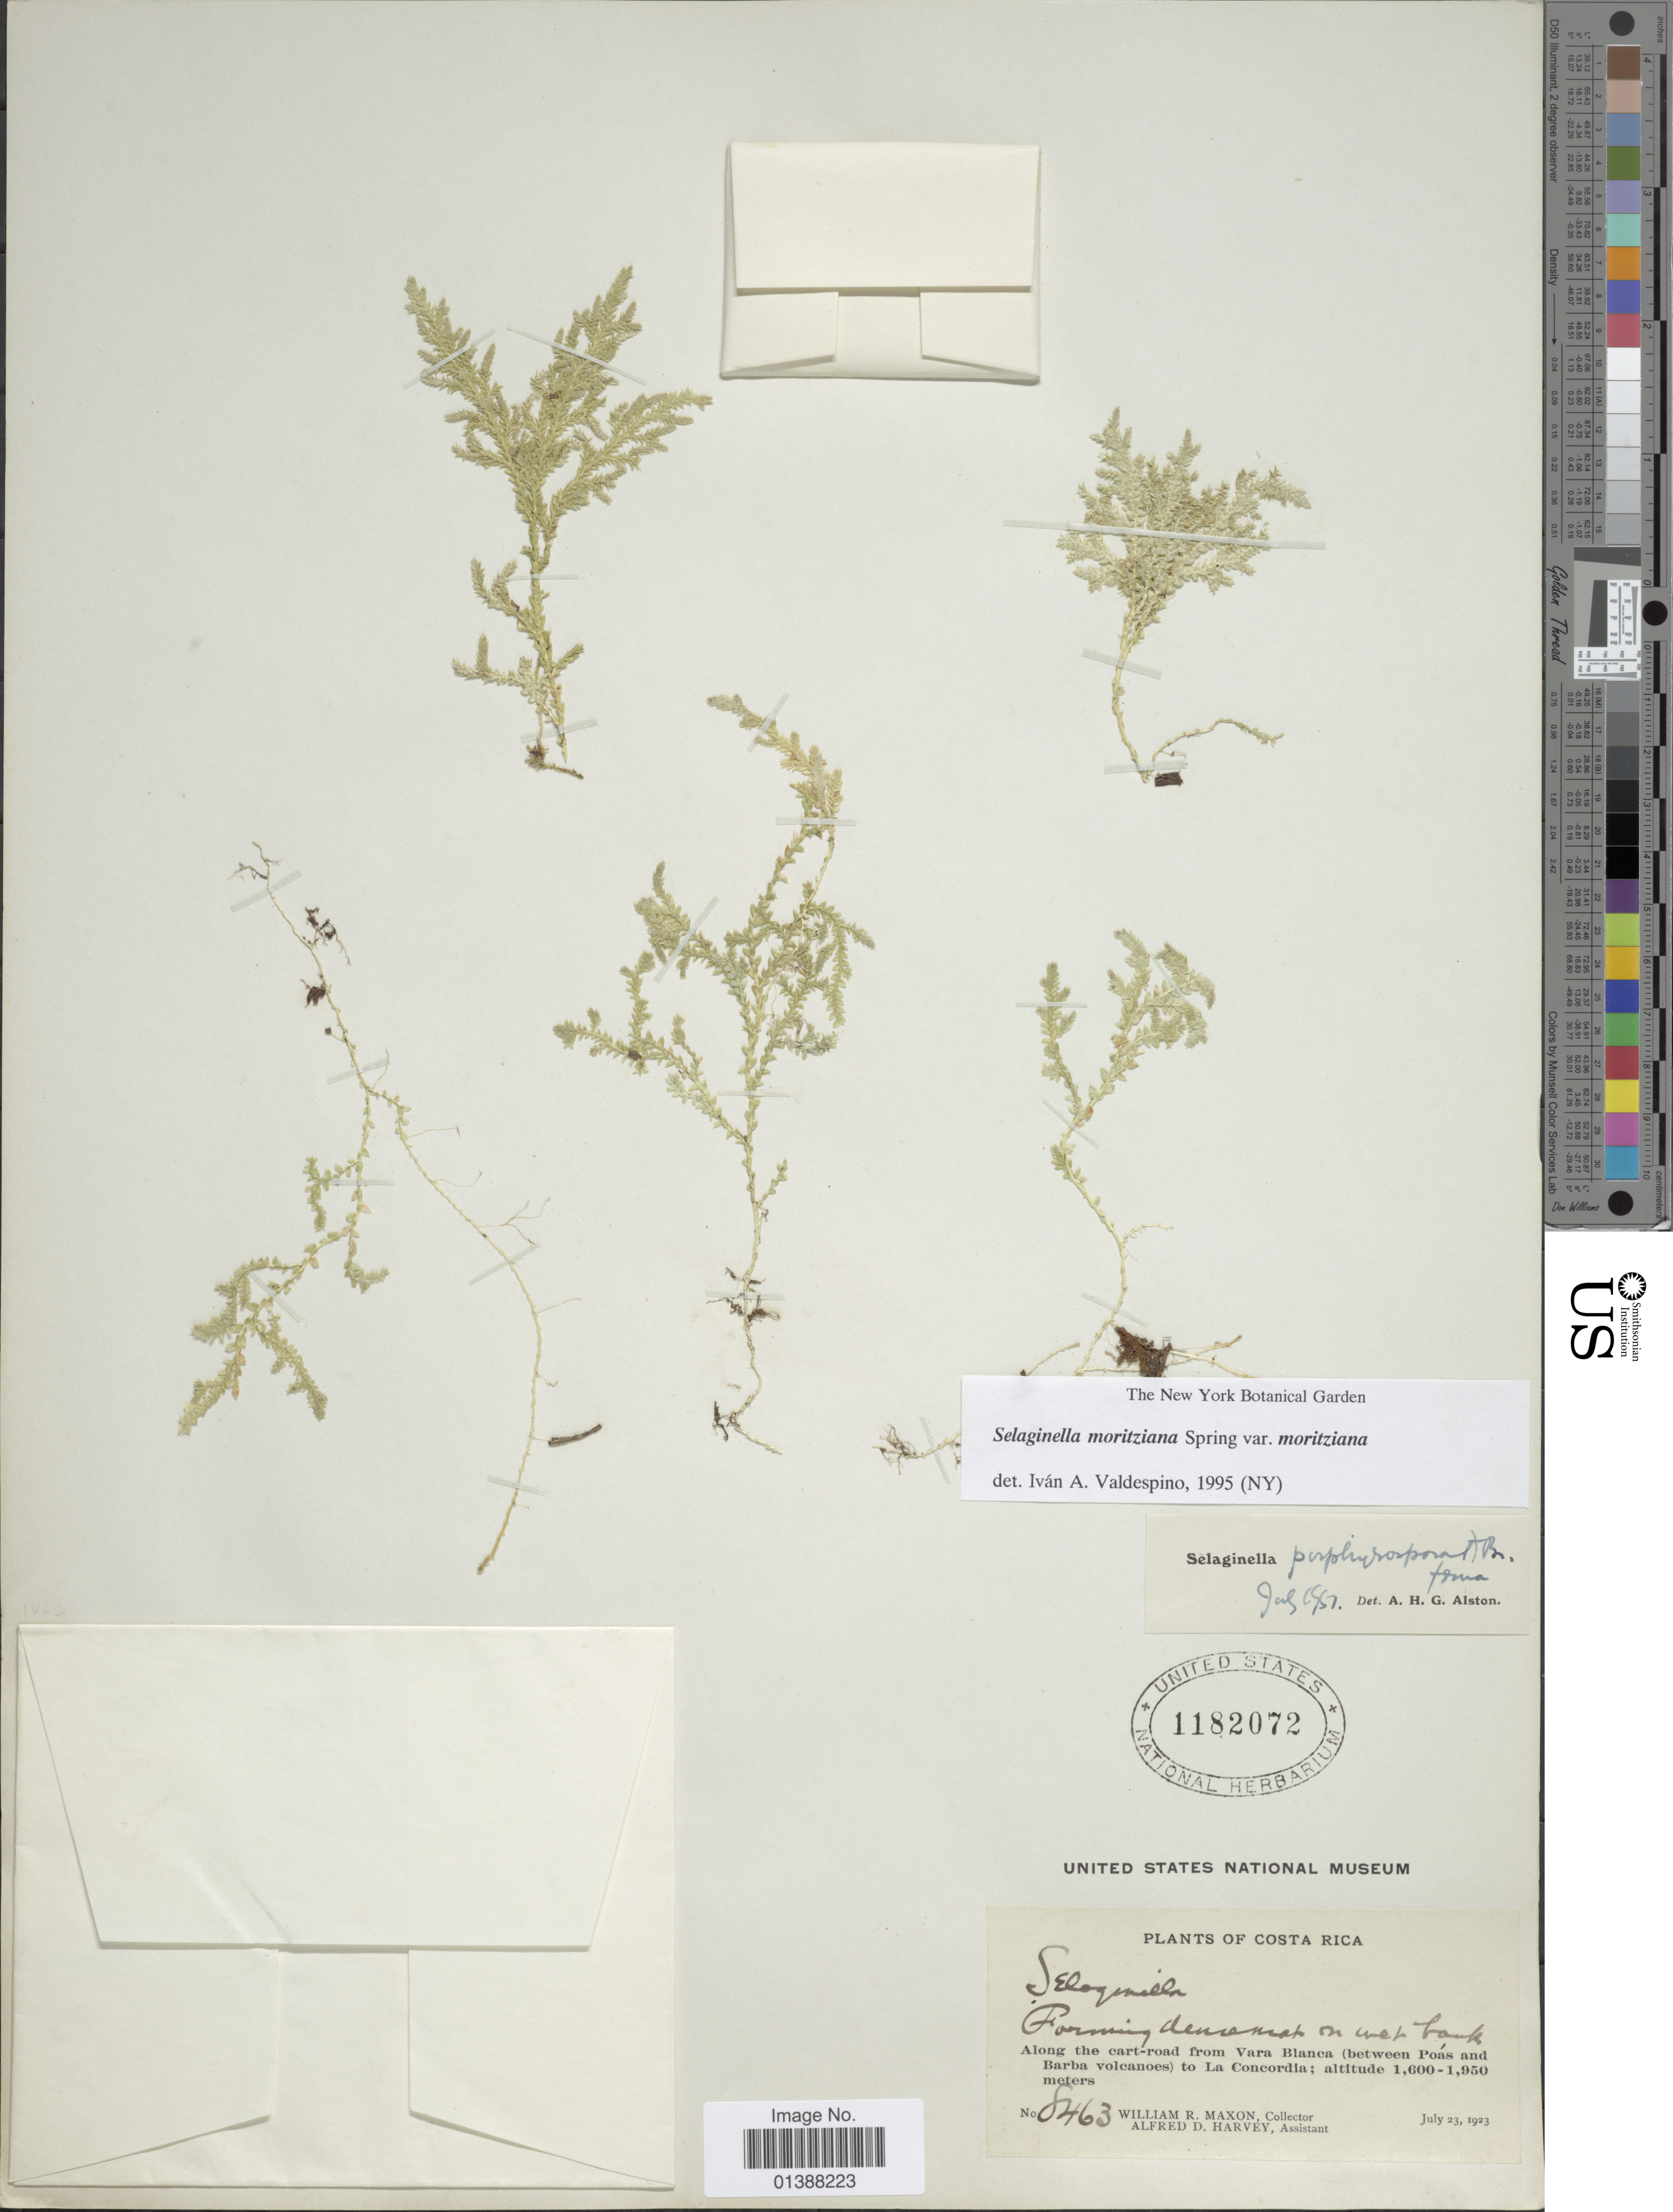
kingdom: Plantae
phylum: Tracheophyta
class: Lycopodiopsida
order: Selaginellales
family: Selaginellaceae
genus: Selaginella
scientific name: Selaginella moritziana var. moritziana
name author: Spring ex Klotzsch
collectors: W. R. Maxon & A. D. Harvey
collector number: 8463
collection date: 1923-07-23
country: Costa Rica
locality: Along the cart-road from Vara Blanca (between Poás and Barba volcanoes) to La Concordia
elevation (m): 1600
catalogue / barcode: US 1182072